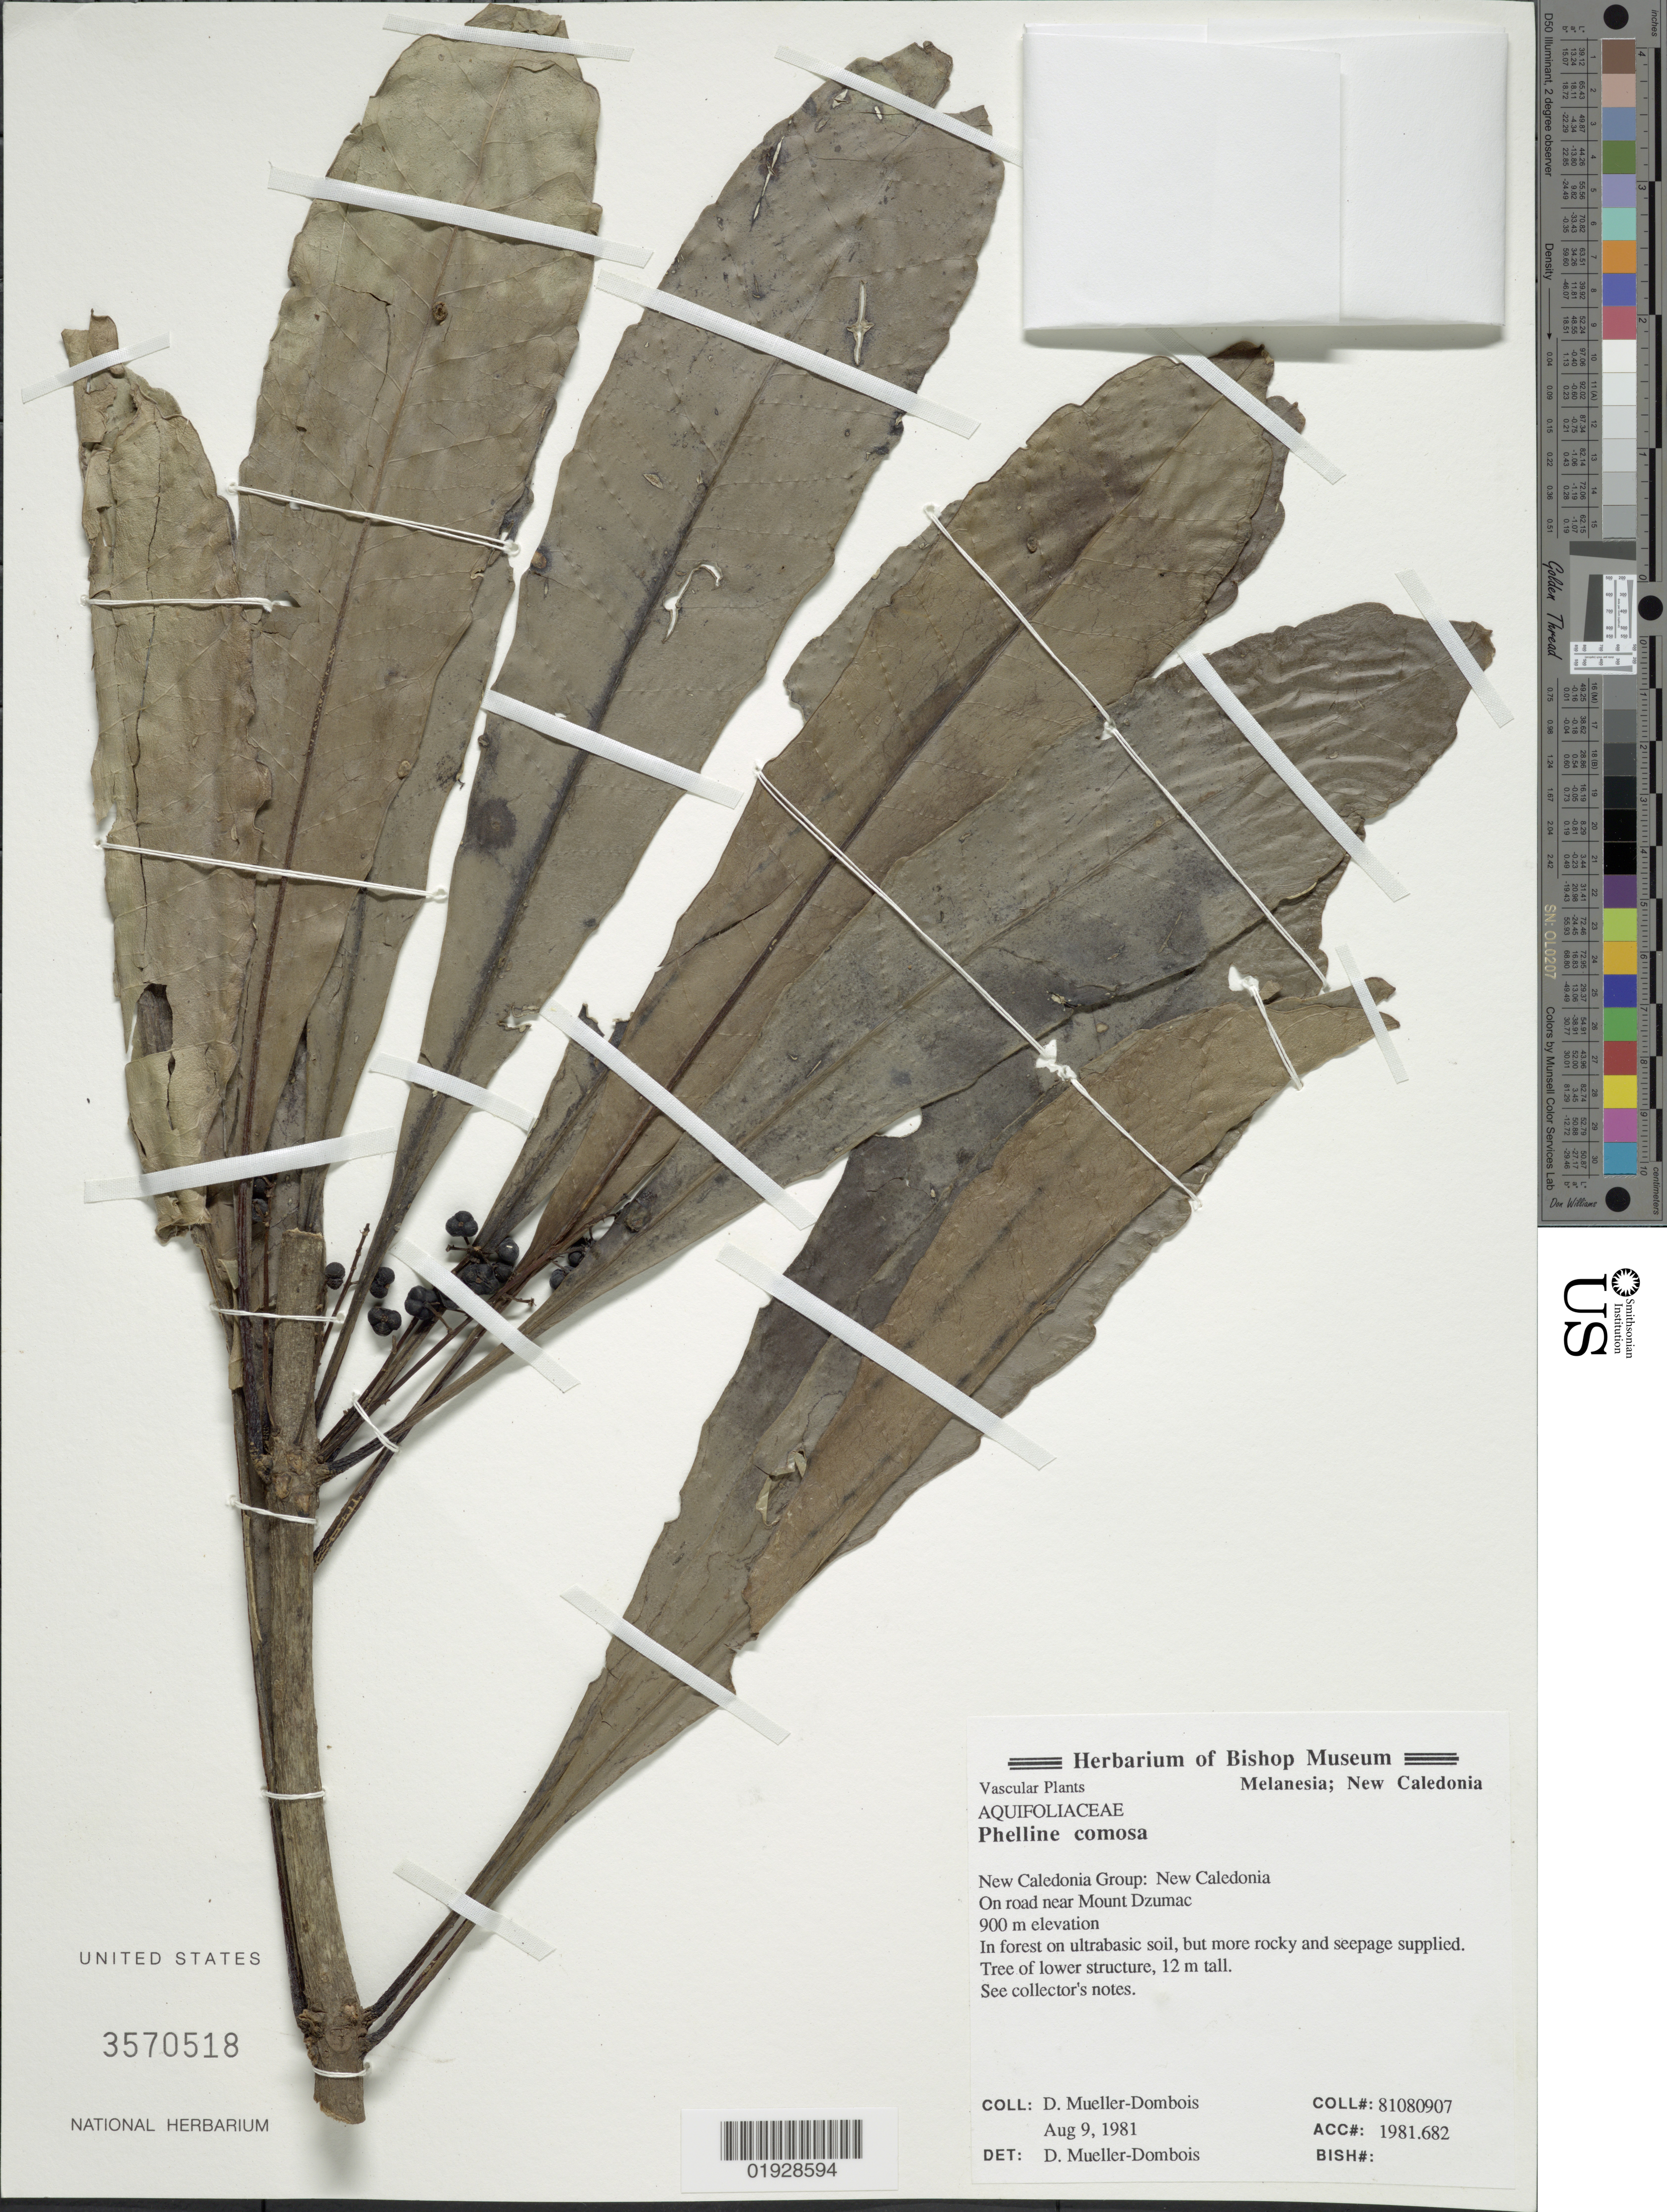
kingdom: Plantae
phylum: Tracheophyta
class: Magnoliopsida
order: Asterales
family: Phellinaceae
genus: Phelline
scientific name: Phelline comosa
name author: Labill.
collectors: D. Mueller-Dombois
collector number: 81080907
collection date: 1981-08-09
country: New Caledonia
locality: New Caledonia Group. On road near Mount Dzumac.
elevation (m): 900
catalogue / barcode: US 3570518